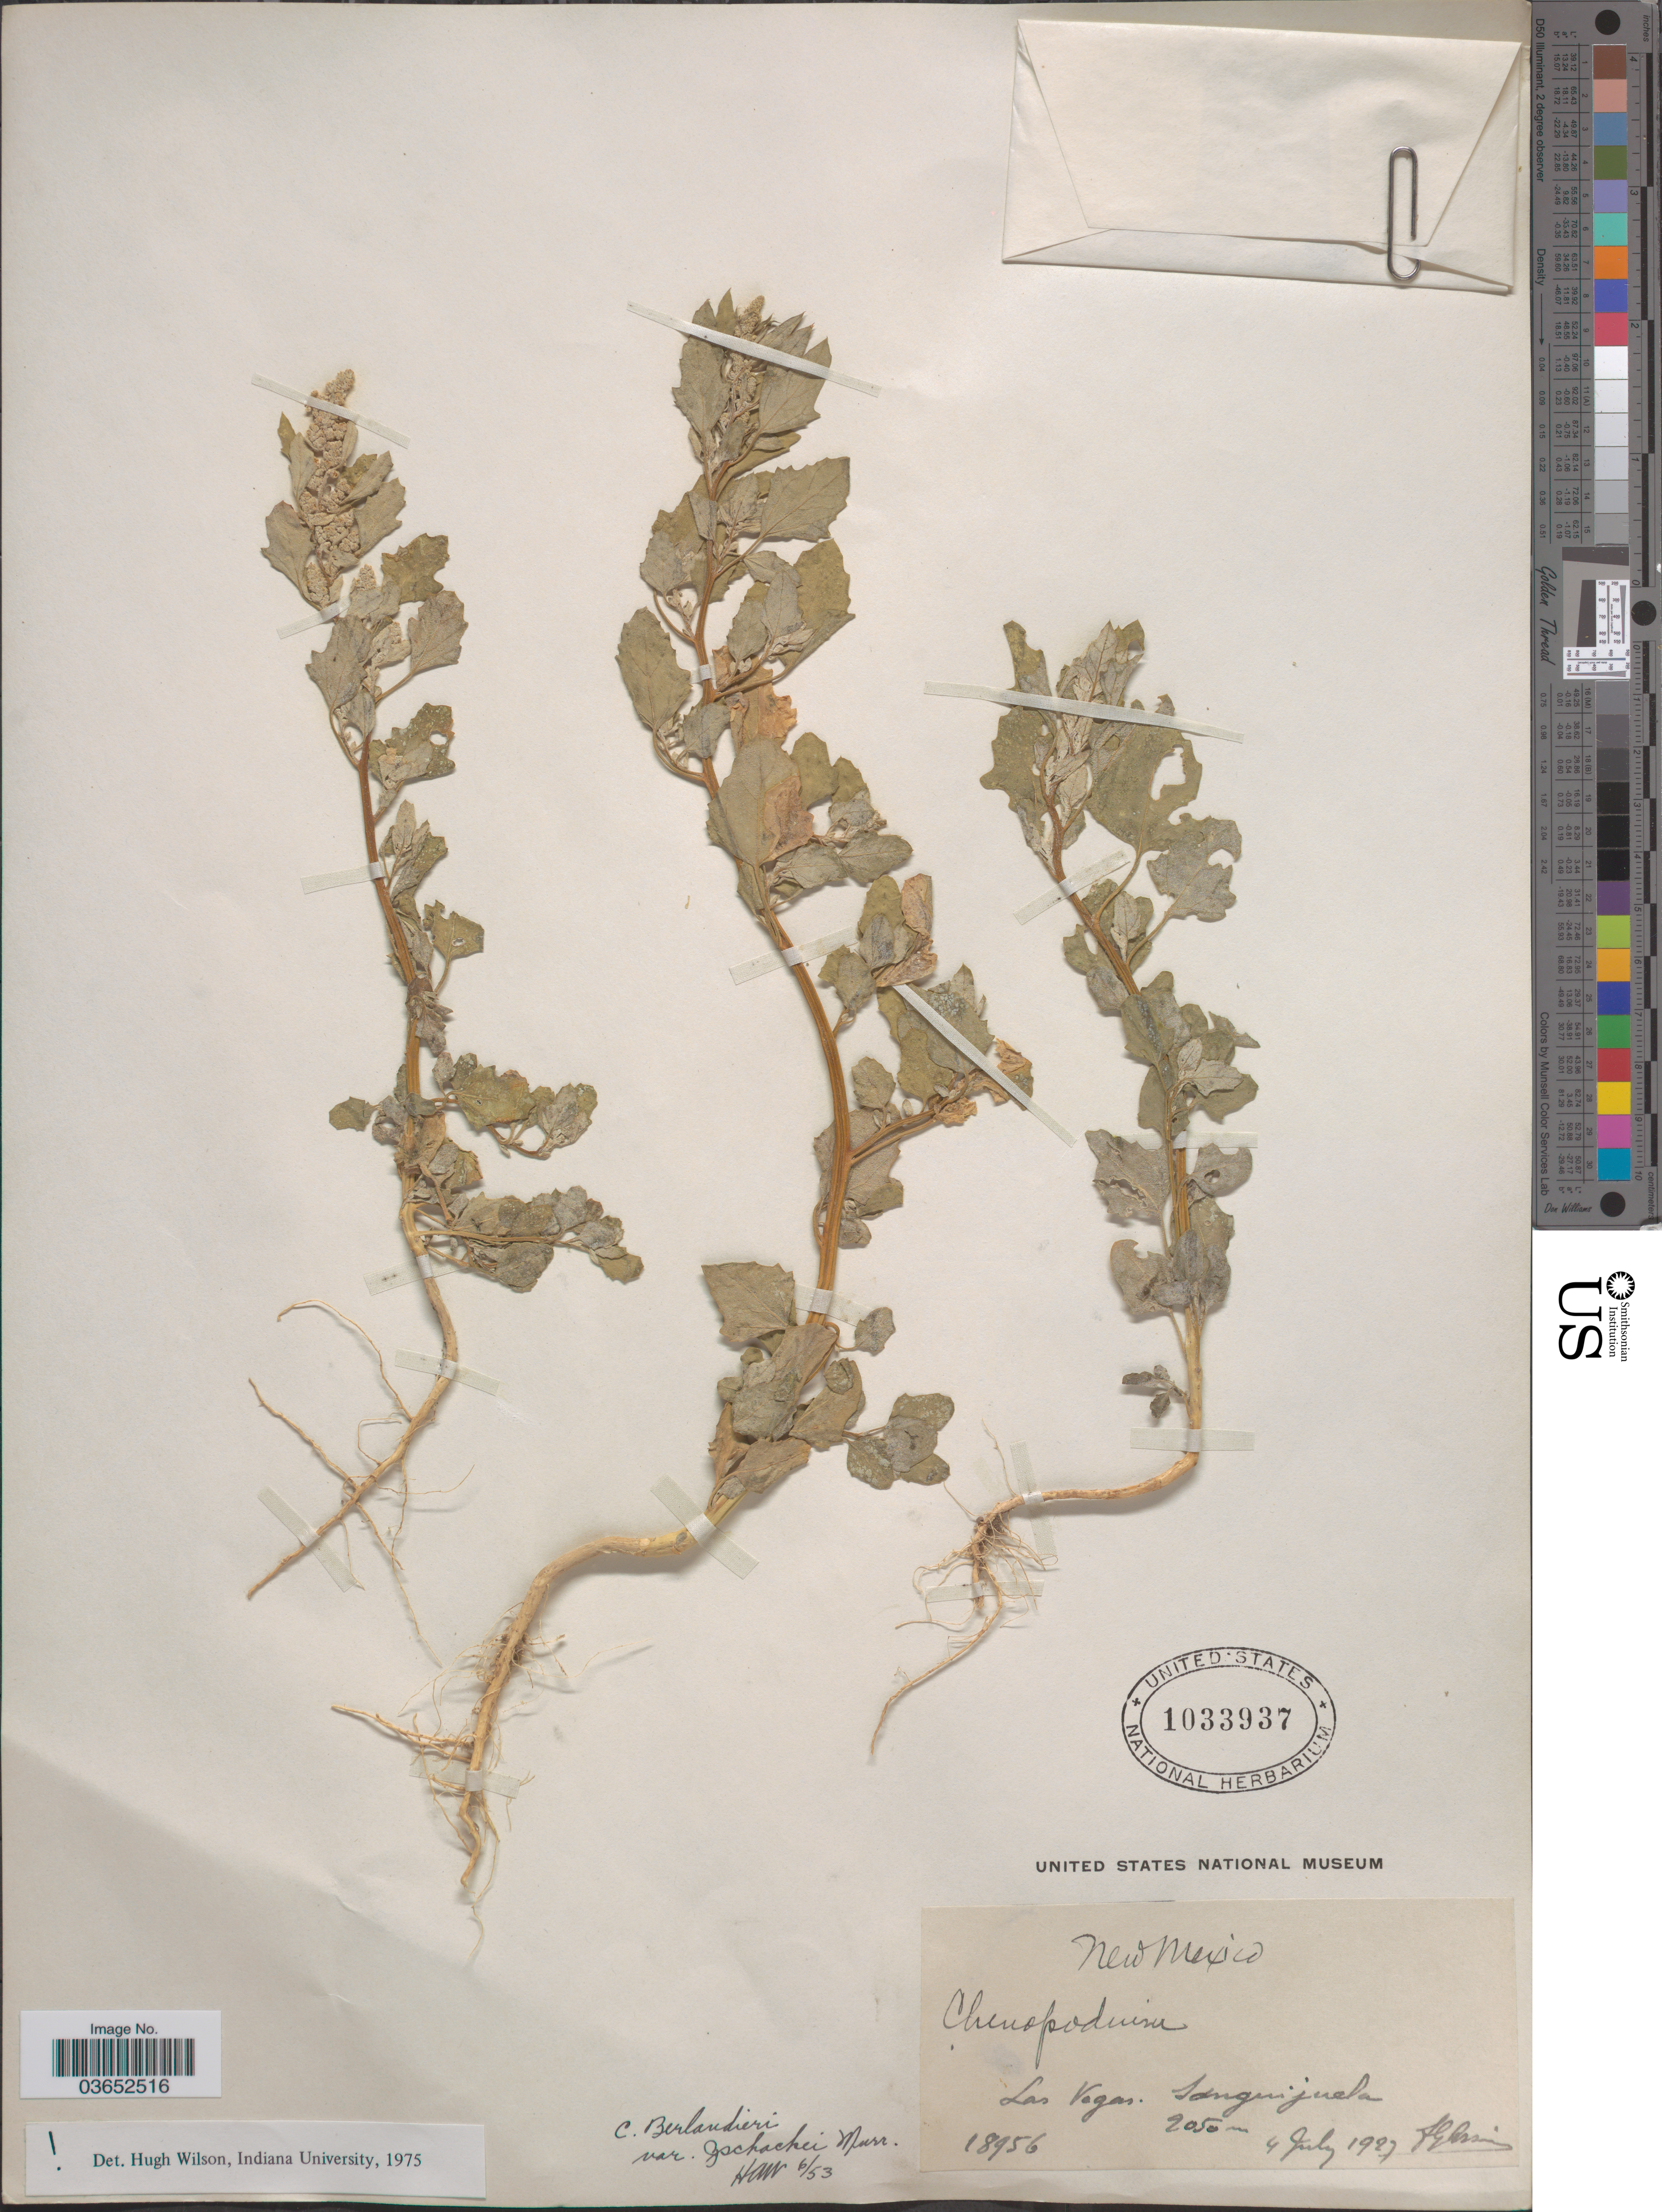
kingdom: Plantae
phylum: Tracheophyta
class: Magnoliopsida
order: Caryophyllales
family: Amaranthaceae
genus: Chenopodium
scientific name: Chenopodium berlandieri var. typicum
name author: A. Ludw. ex Graebn.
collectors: F. Arsène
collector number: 18956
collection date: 1927-07-04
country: United States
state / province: New Mexico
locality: Las Vegas. Sanguijuela.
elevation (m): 2050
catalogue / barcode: US 1033937